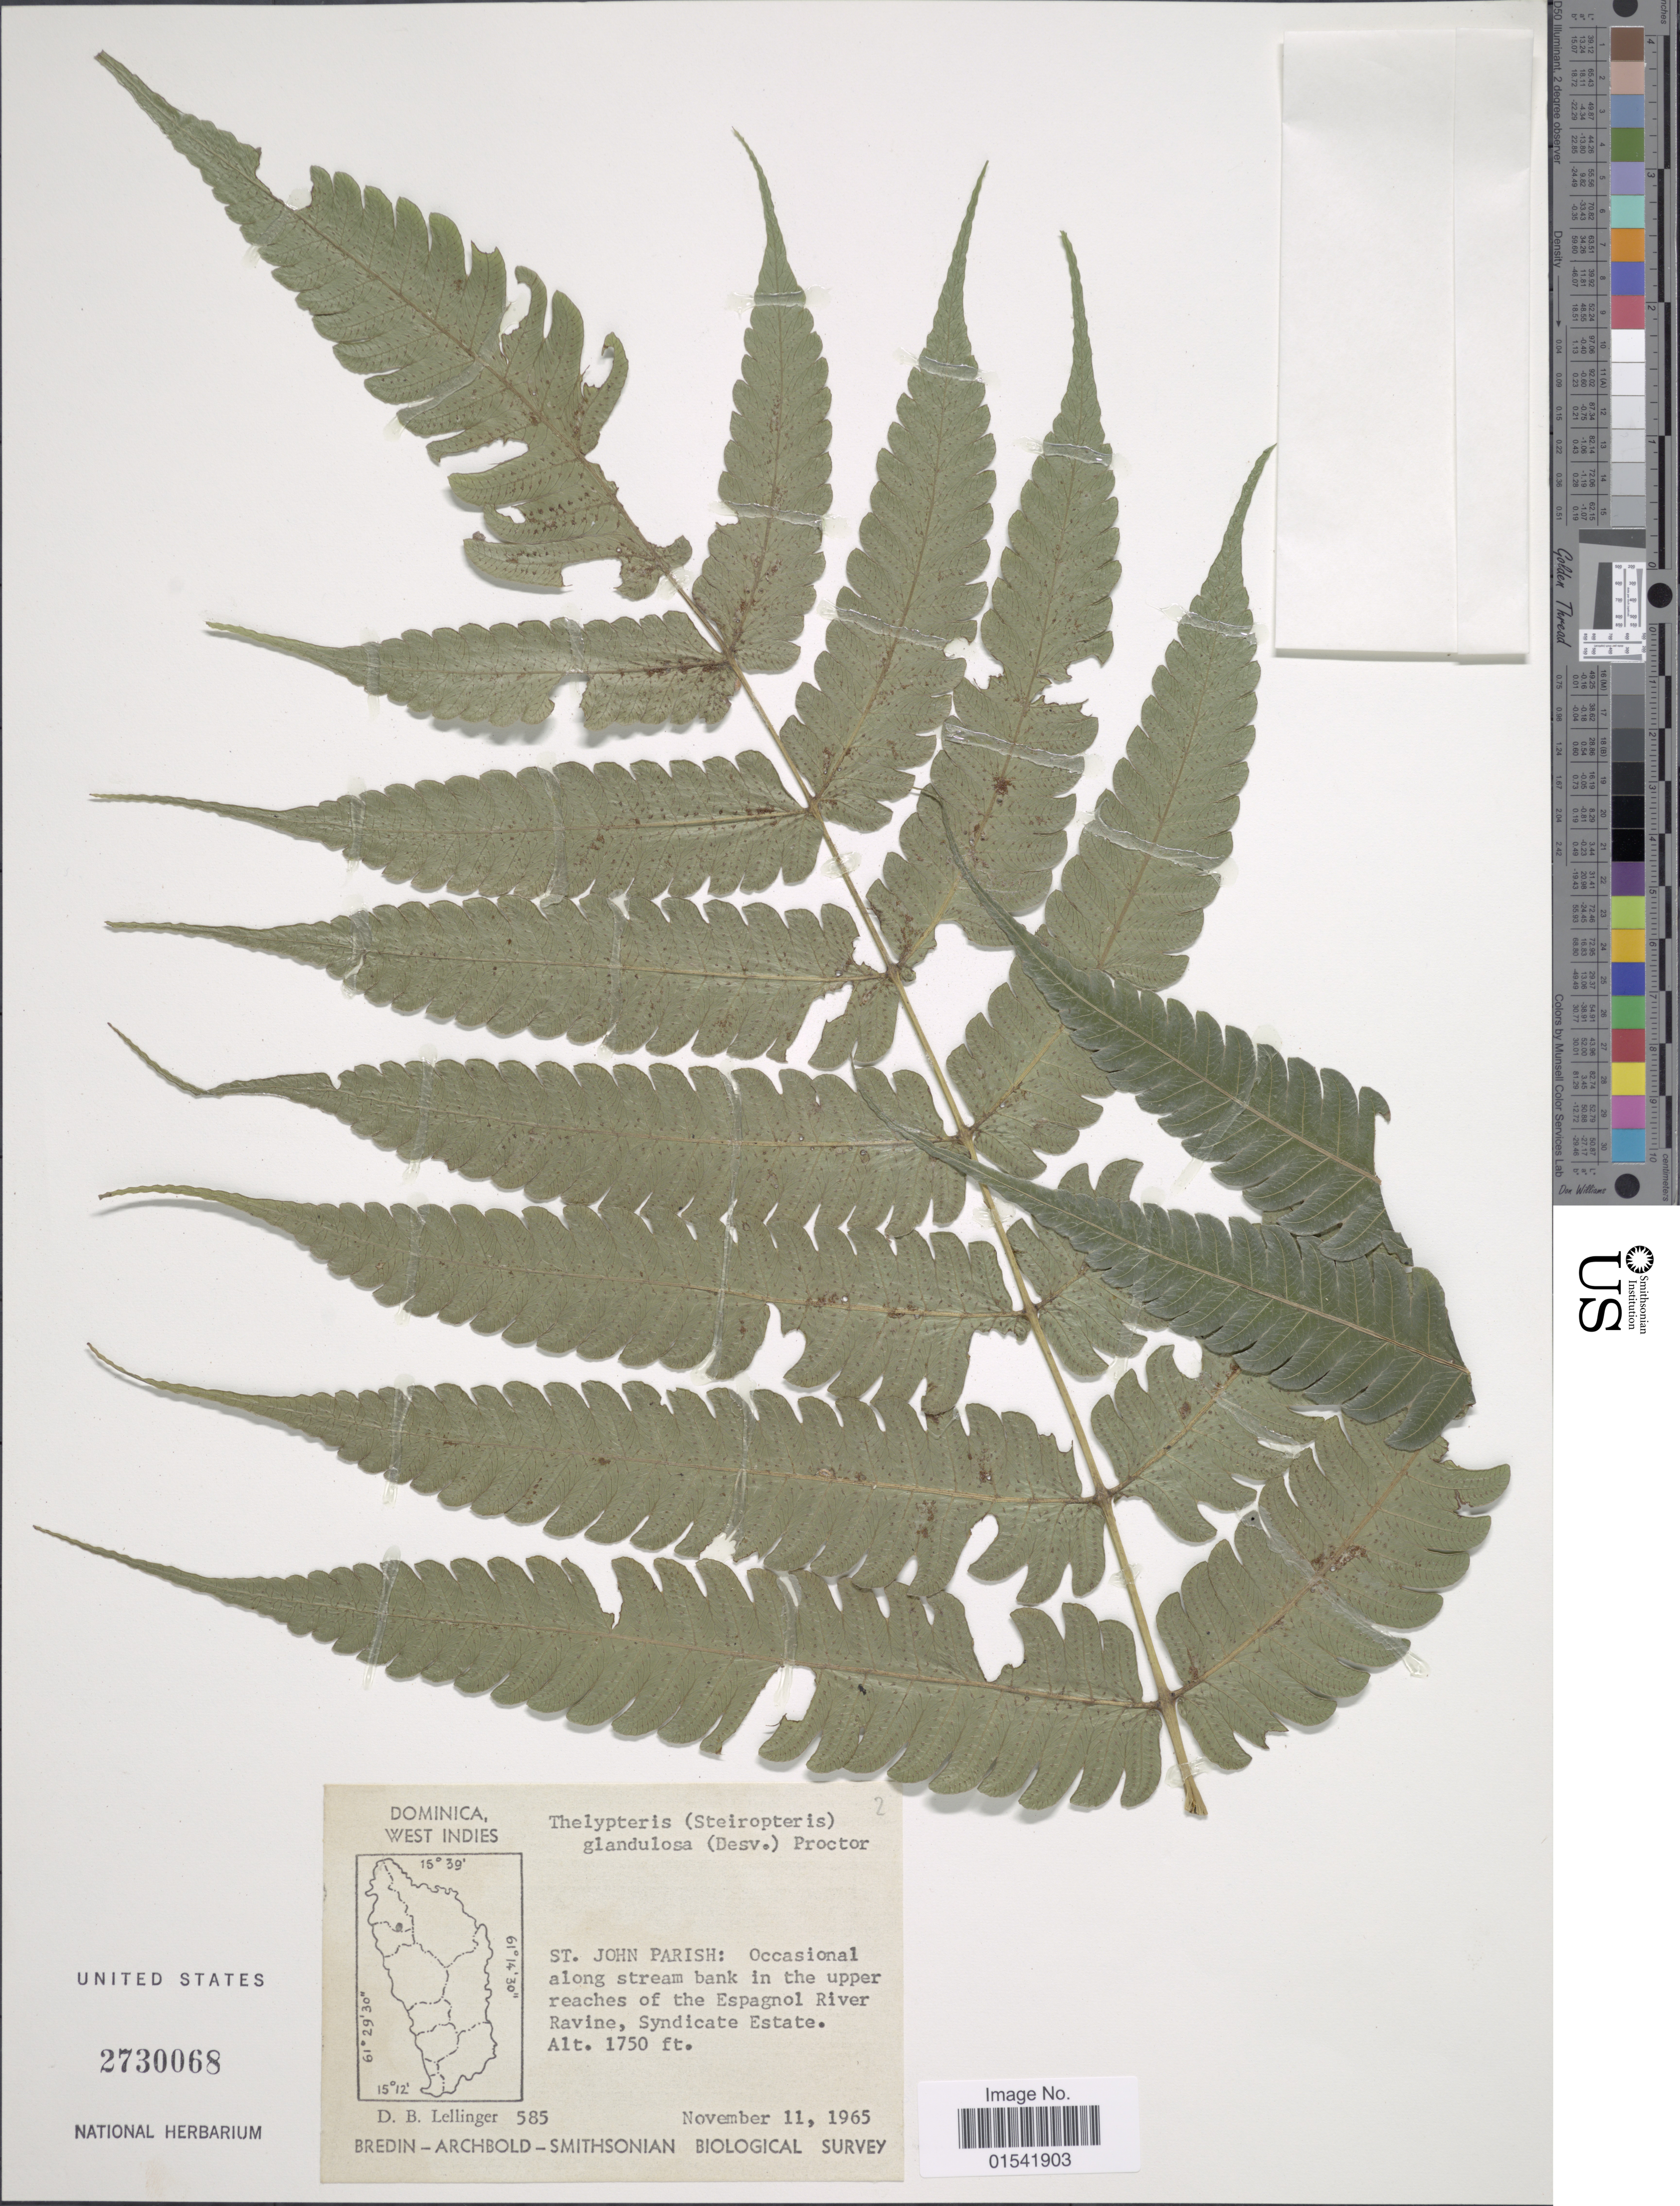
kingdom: Plantae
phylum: Tracheophyta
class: Polypodiopsida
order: Polypodiales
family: Thelypteridaceae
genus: Steiropteris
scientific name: Steiropteris glandulosa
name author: (Hook. f.) Pic. Serm.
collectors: D. B. Lellinger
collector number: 585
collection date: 1965-11-11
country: Dominica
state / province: St. John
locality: West Indies, St. John Parish: Occasional along stream bank in the upper reaches of the Espagnol River Ravine, Syndicate Estate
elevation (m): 533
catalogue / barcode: US 2730068